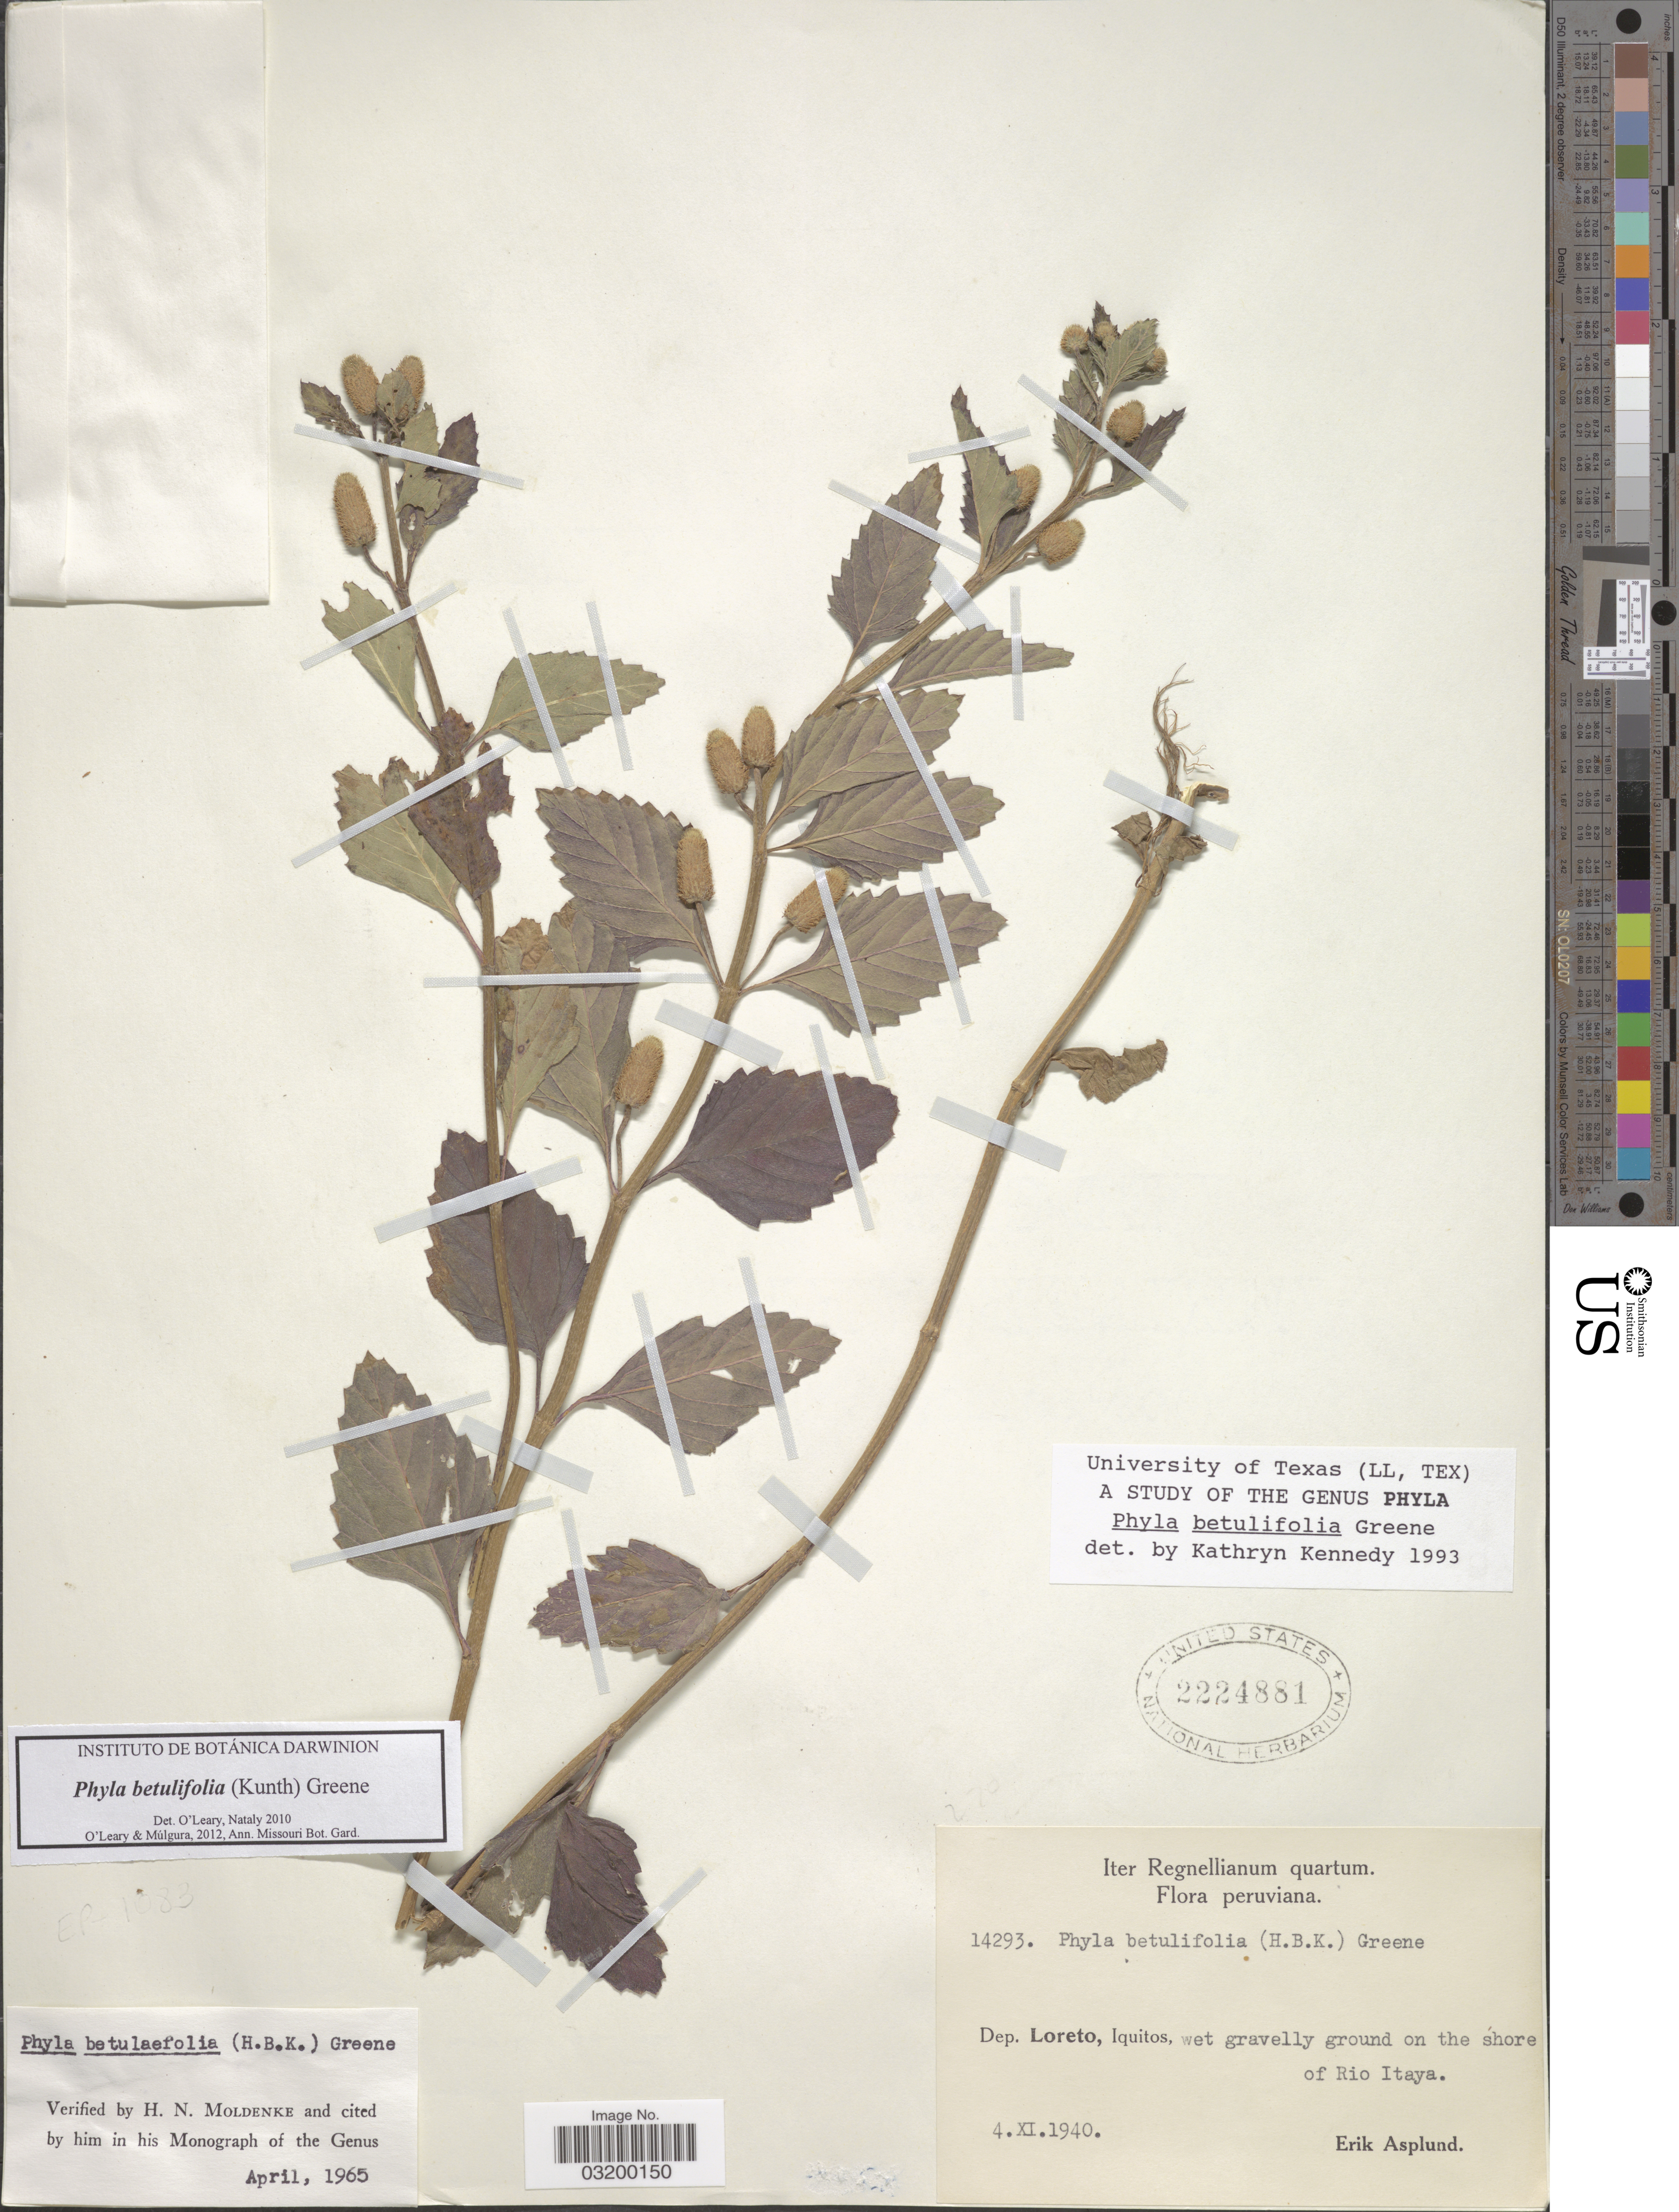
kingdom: Plantae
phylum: Tracheophyta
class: Magnoliopsida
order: Lamiales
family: Verbenaceae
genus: Phyla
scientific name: Phyla betulifolia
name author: (Kunth) Greene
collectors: E. Asplund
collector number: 14293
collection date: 1940-11-04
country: Peru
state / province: Loreto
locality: Dep. Loreto, Iquitos, wet gravelly ground on the shore of Rio Itaya.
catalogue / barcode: US 2224881